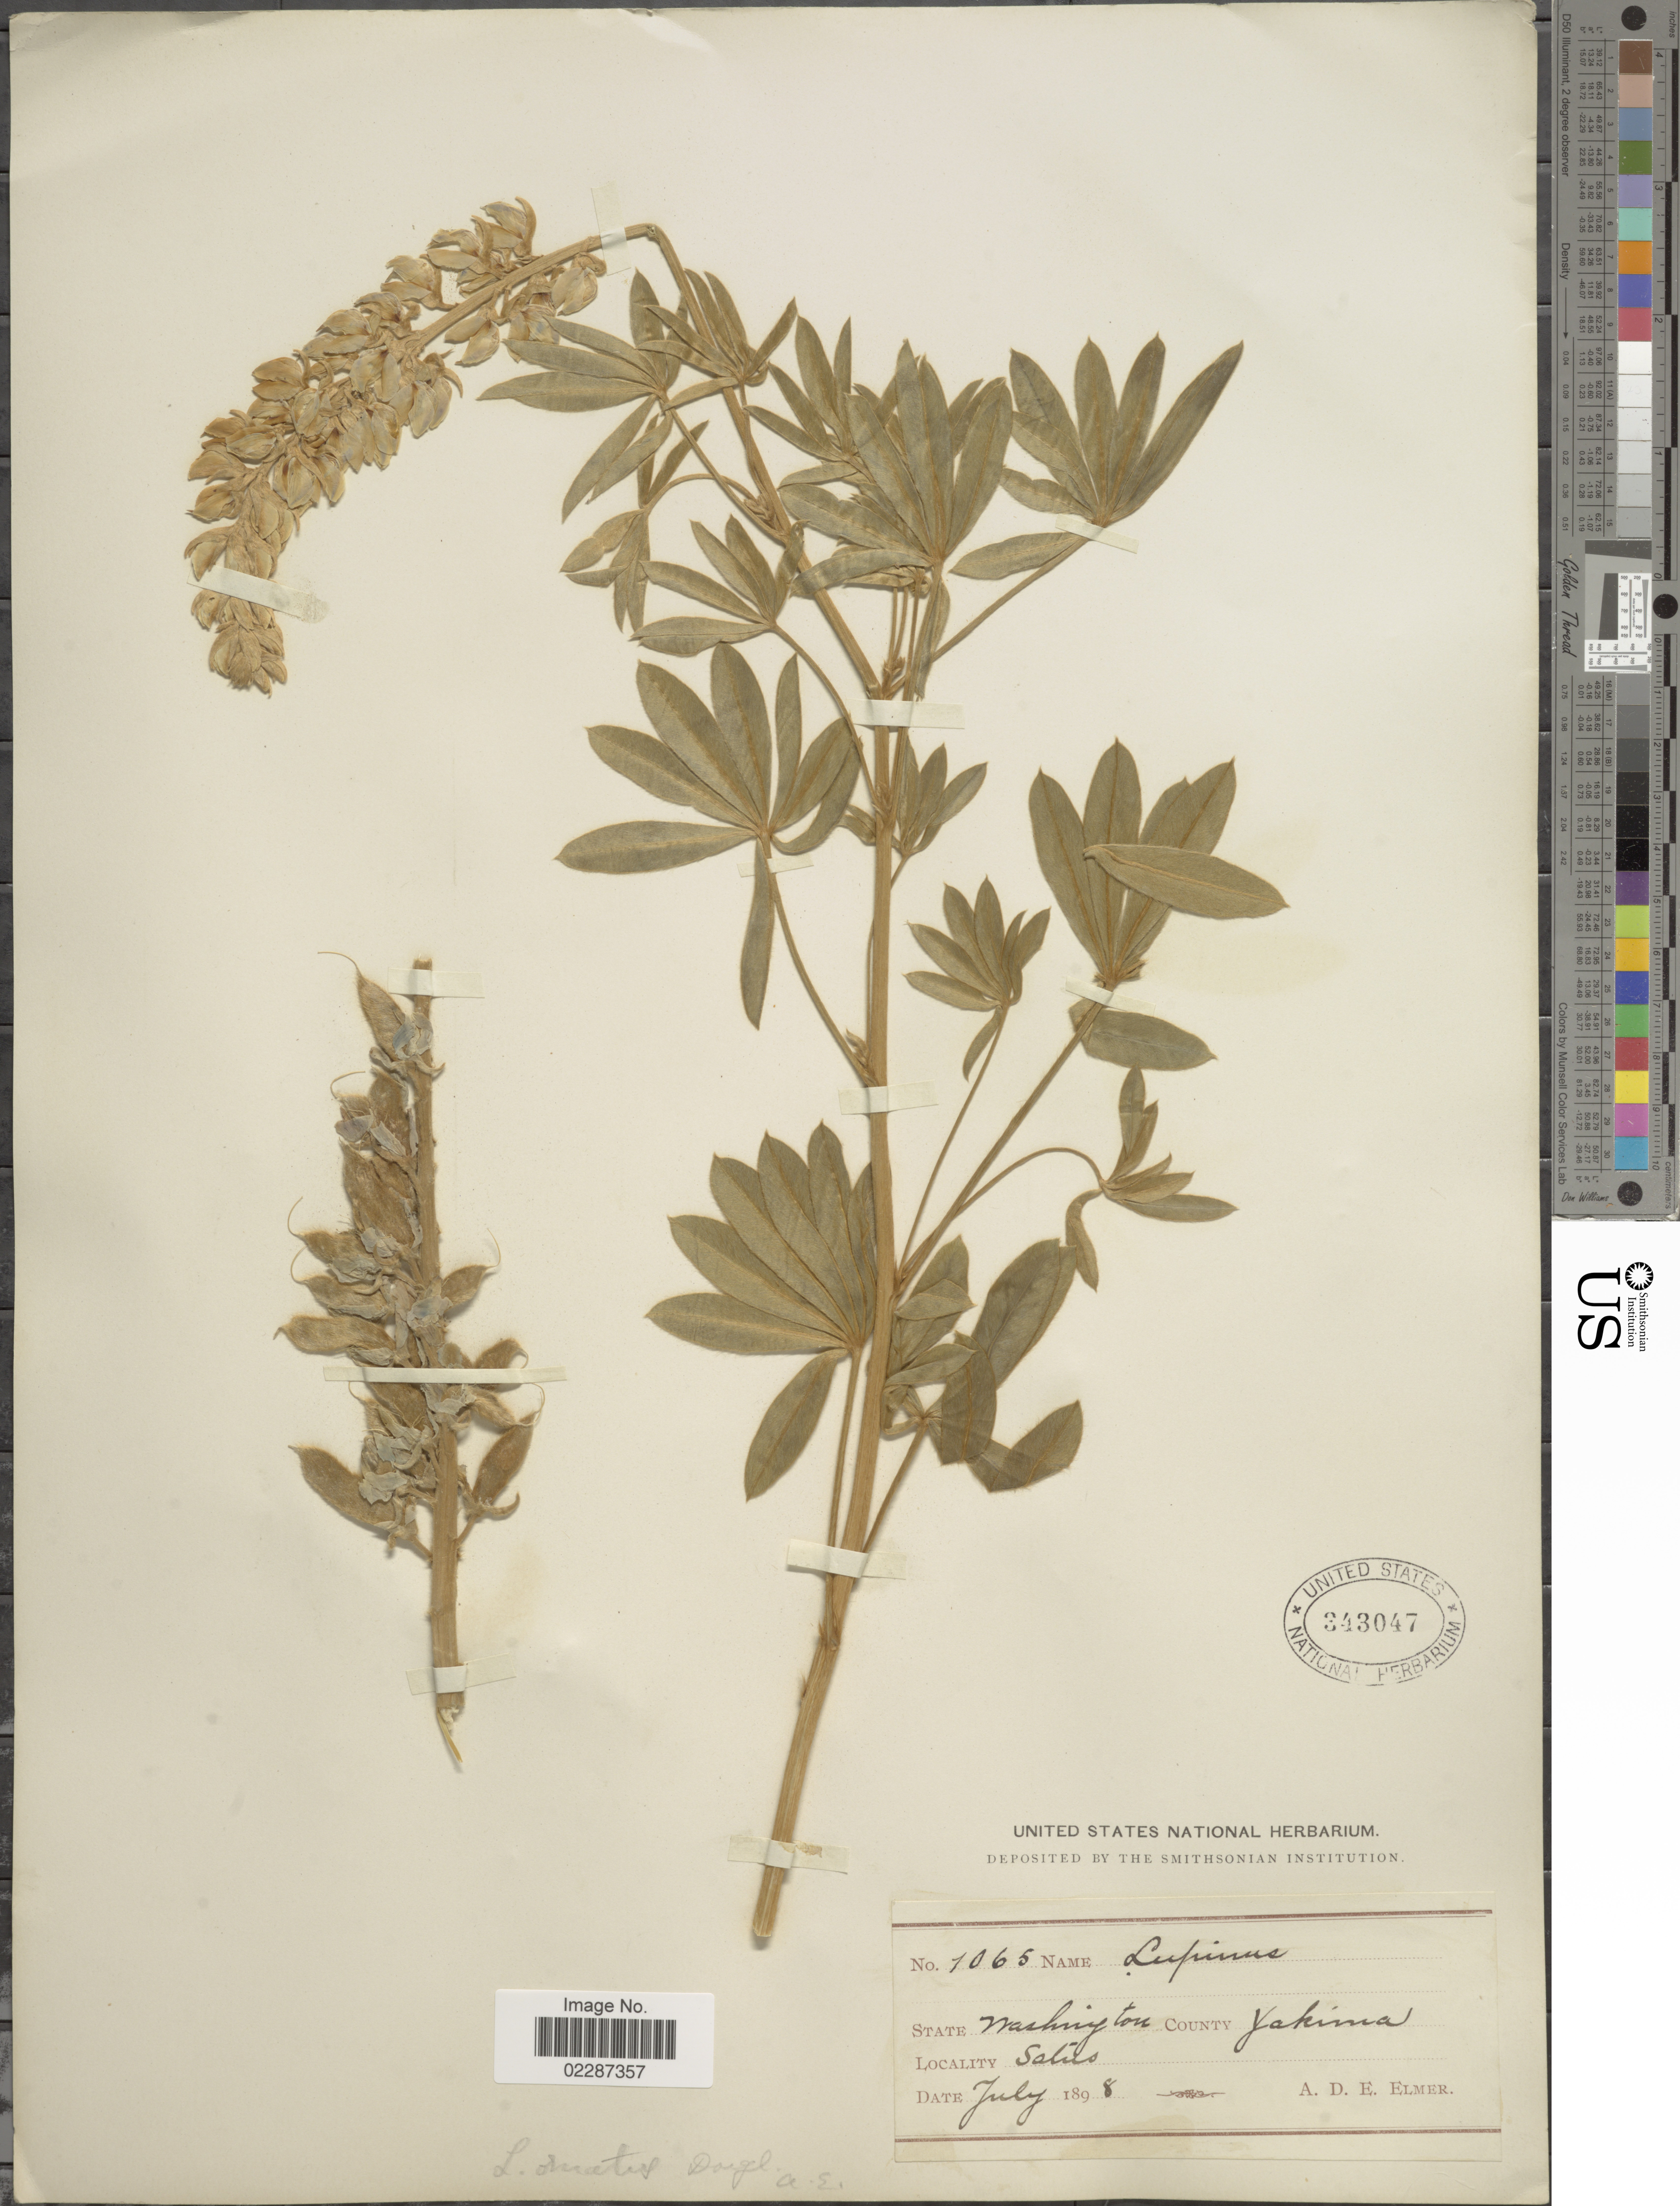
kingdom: Plantae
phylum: Tracheophyta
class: Magnoliopsida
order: Fabales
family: Fabaceae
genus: Lupinus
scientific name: Lupinus sericeus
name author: Pursh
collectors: A. D. E. Elmer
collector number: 1065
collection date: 1898-07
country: United States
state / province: Washington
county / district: Yakima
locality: County Yakima, Satus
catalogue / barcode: US 343047